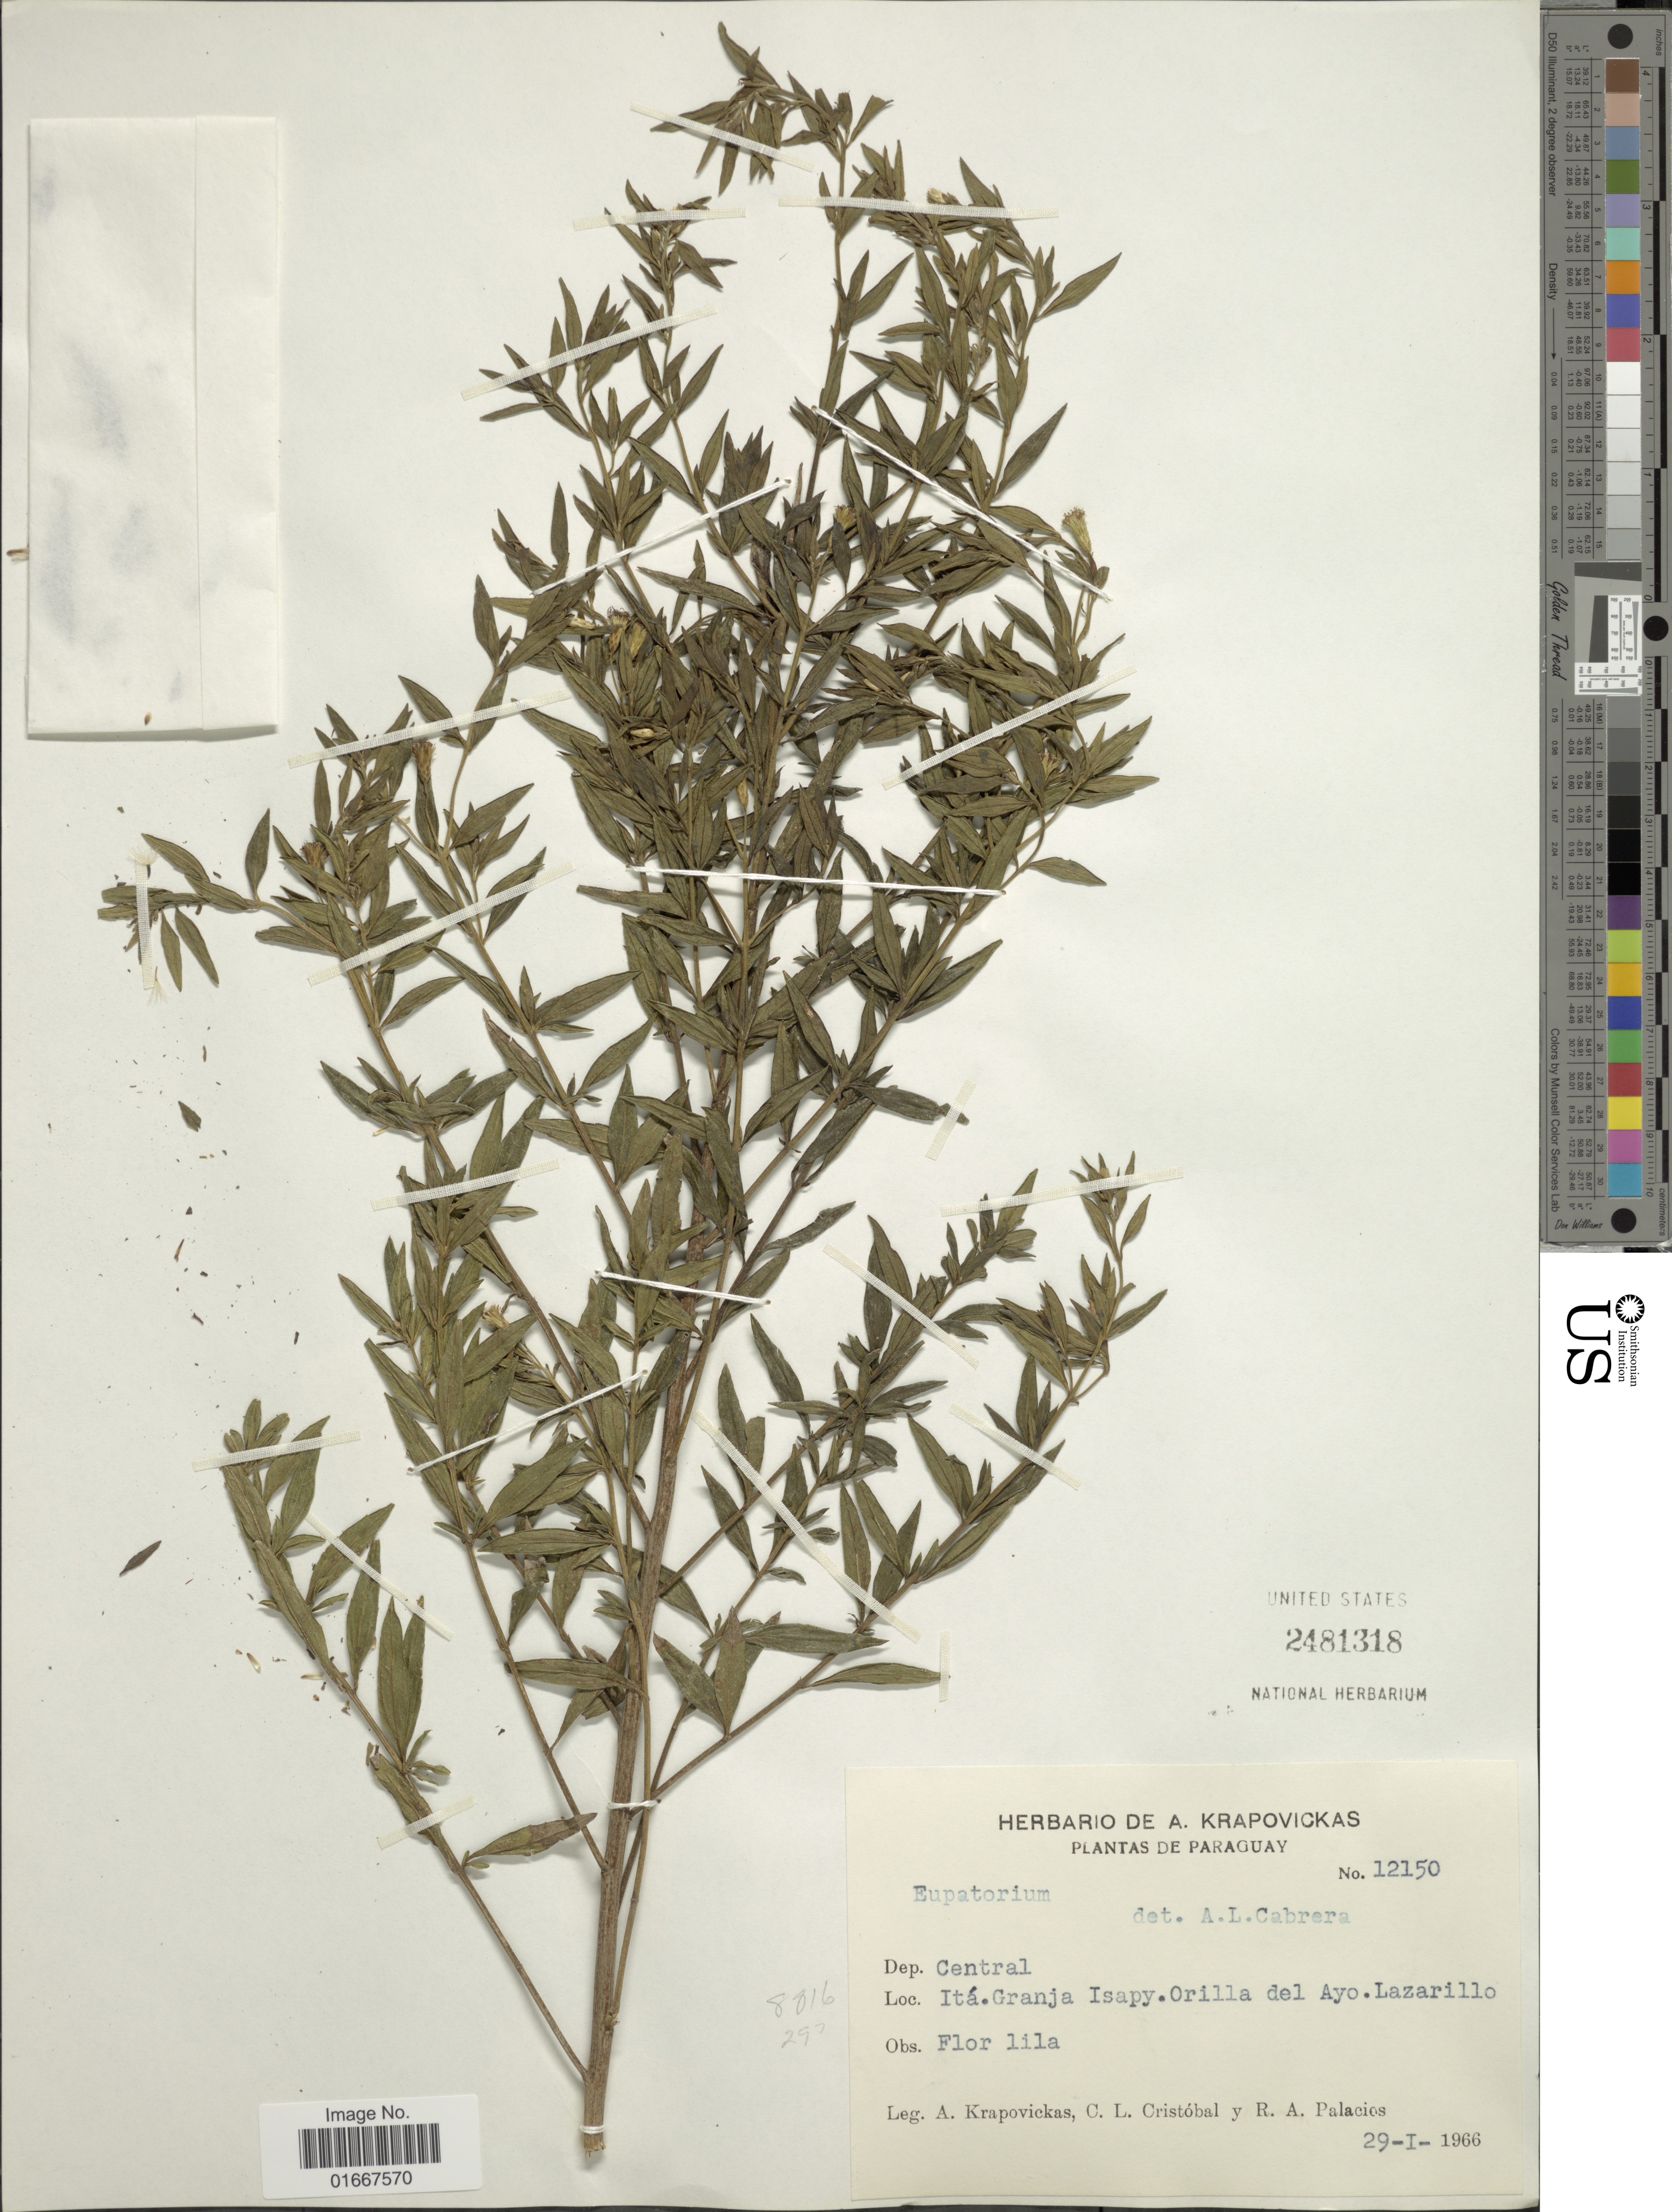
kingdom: Plantae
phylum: Tracheophyta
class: Magnoliopsida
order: Asterales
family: Asteraceae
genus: Chromolaena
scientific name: Chromolaena densiflorum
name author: (Morong) R.M. King & H. Rob.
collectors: A. Krapovickas, C. L. Cristóbal & R. Palacios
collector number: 12150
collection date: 1966-01-29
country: Paraguay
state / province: Central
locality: Ita. Granja Isapy. Orilla del Ayo. Lazarillo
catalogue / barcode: US 2481318